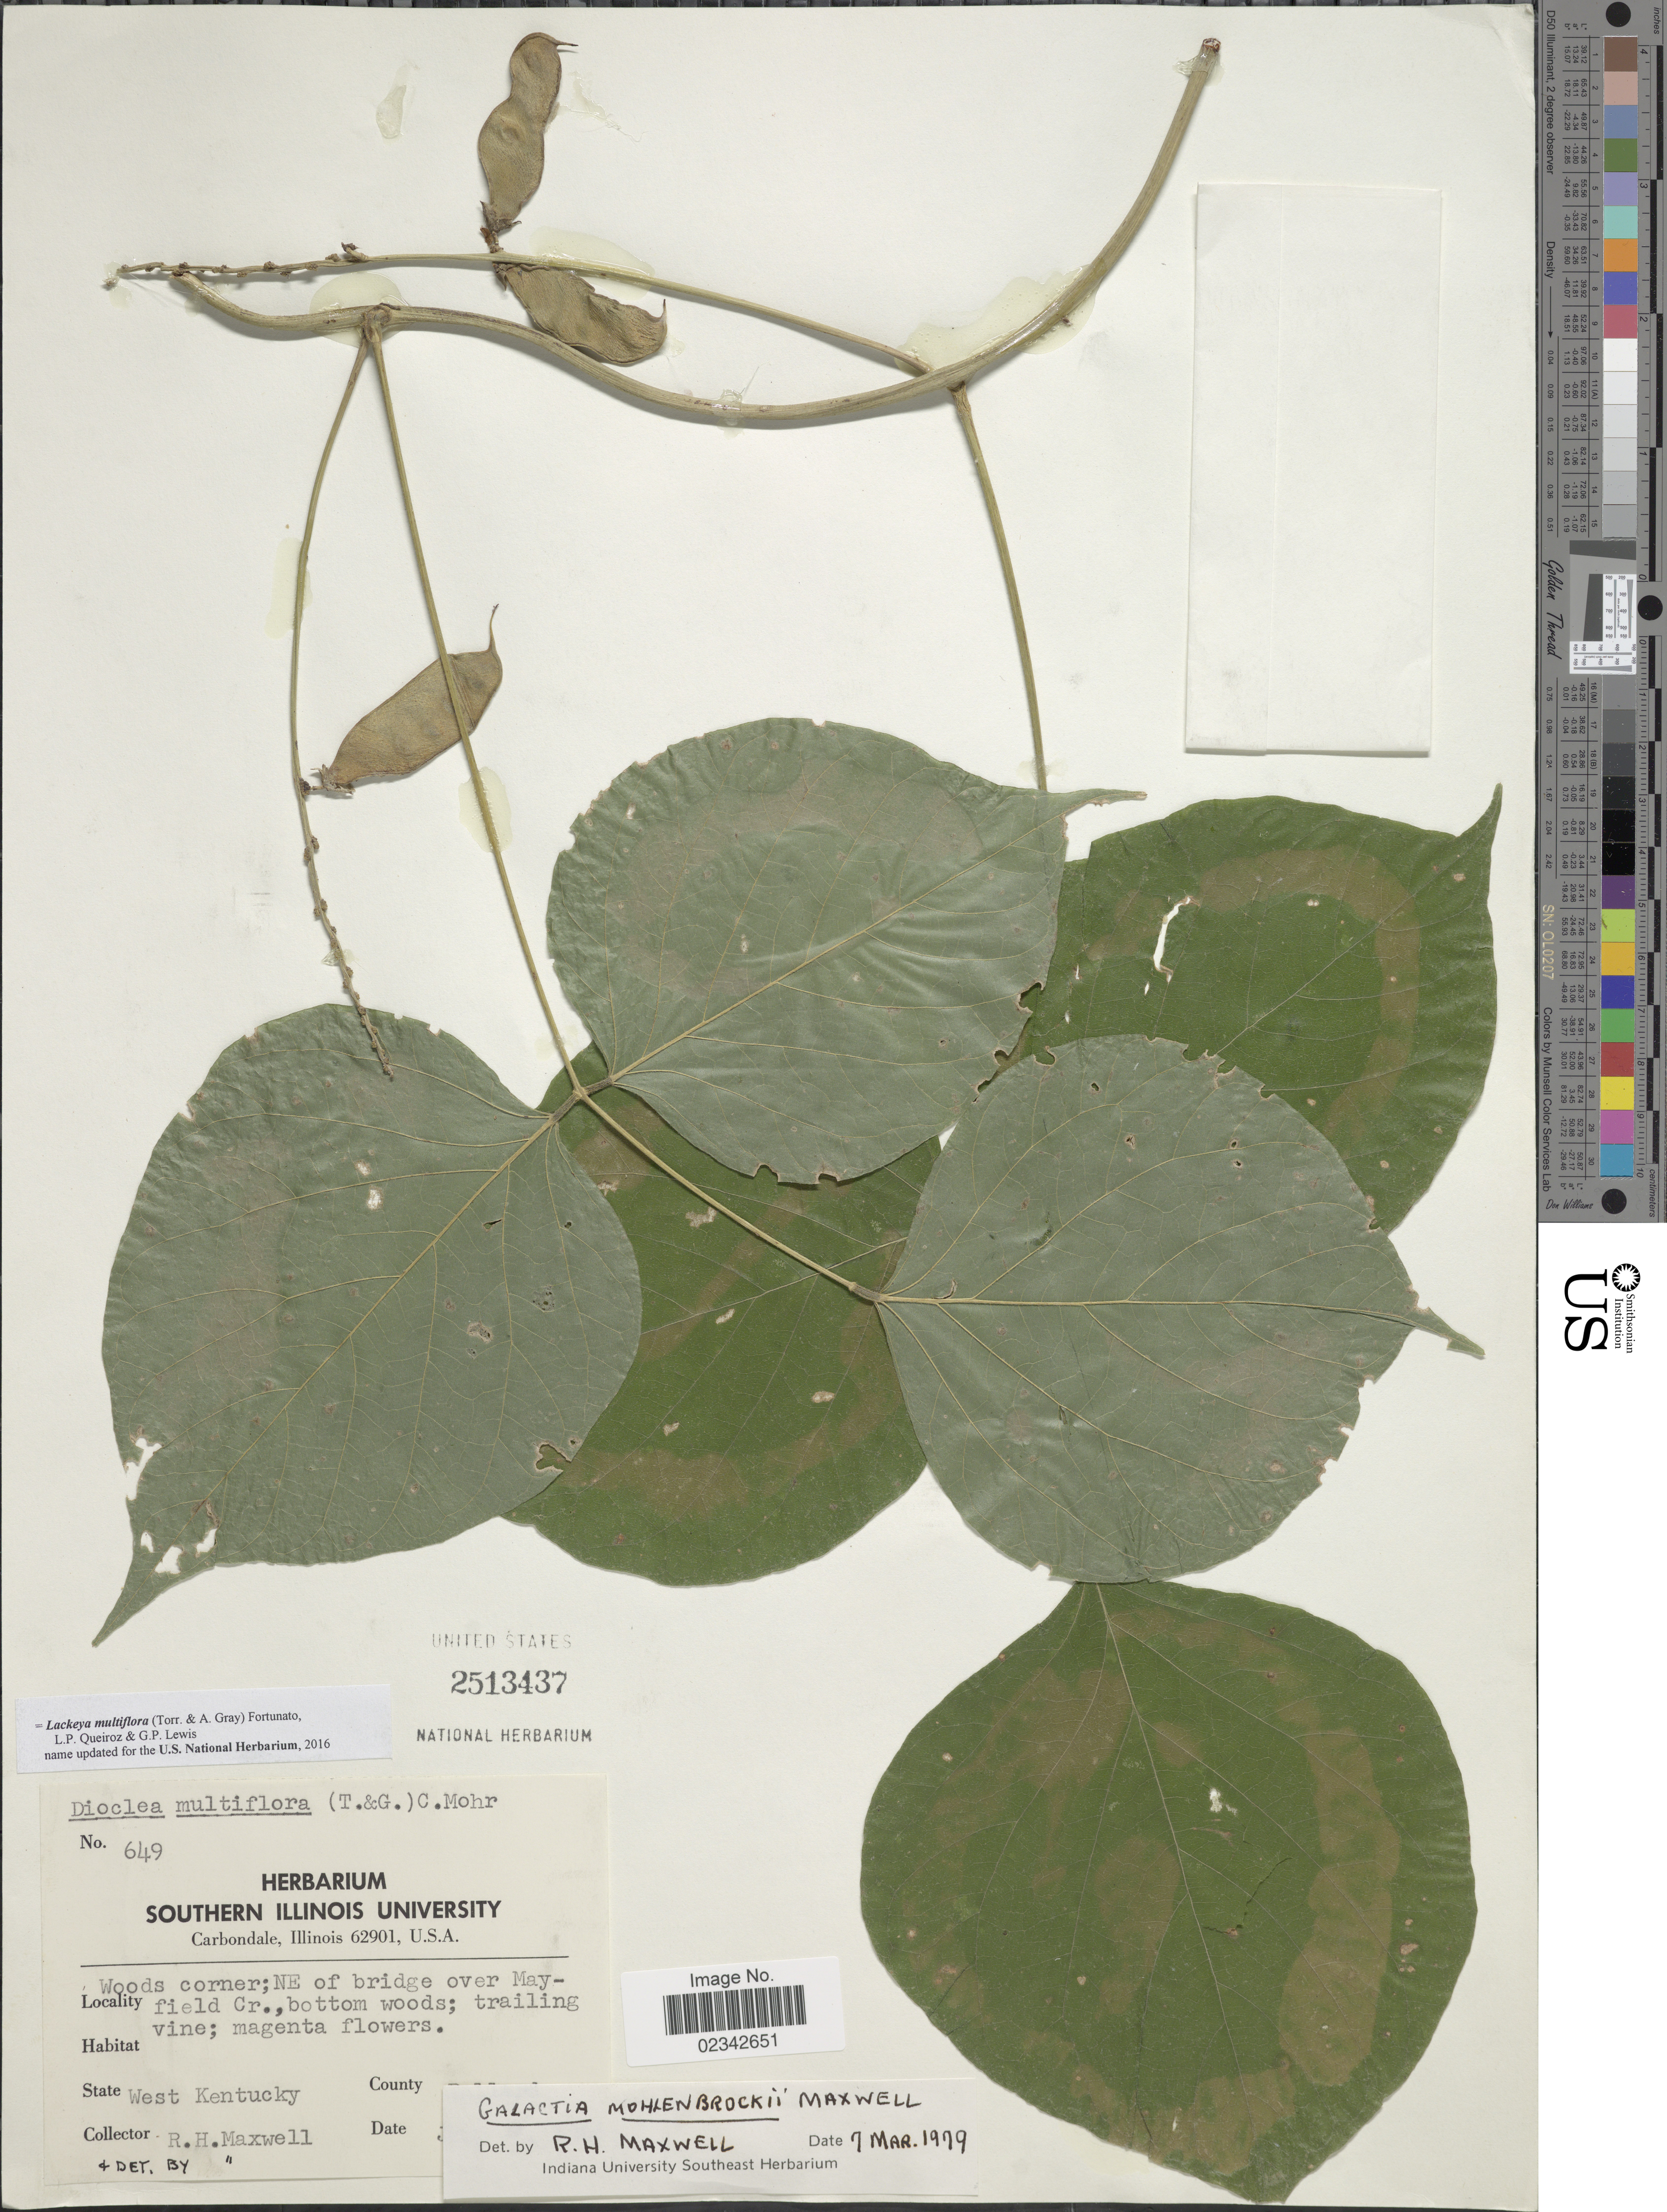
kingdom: Plantae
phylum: Tracheophyta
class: Magnoliopsida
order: Fabales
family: Fabaceae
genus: Lackeya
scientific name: Lackeya multiflora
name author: (Torr. & A. Gray) Fortunato et al.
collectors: R. Maxwell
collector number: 649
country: United States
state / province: Kentucky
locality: NE of bridge over Mayfield Cr., bottom woods; trailing vine, West Kentucky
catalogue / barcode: US 2513437